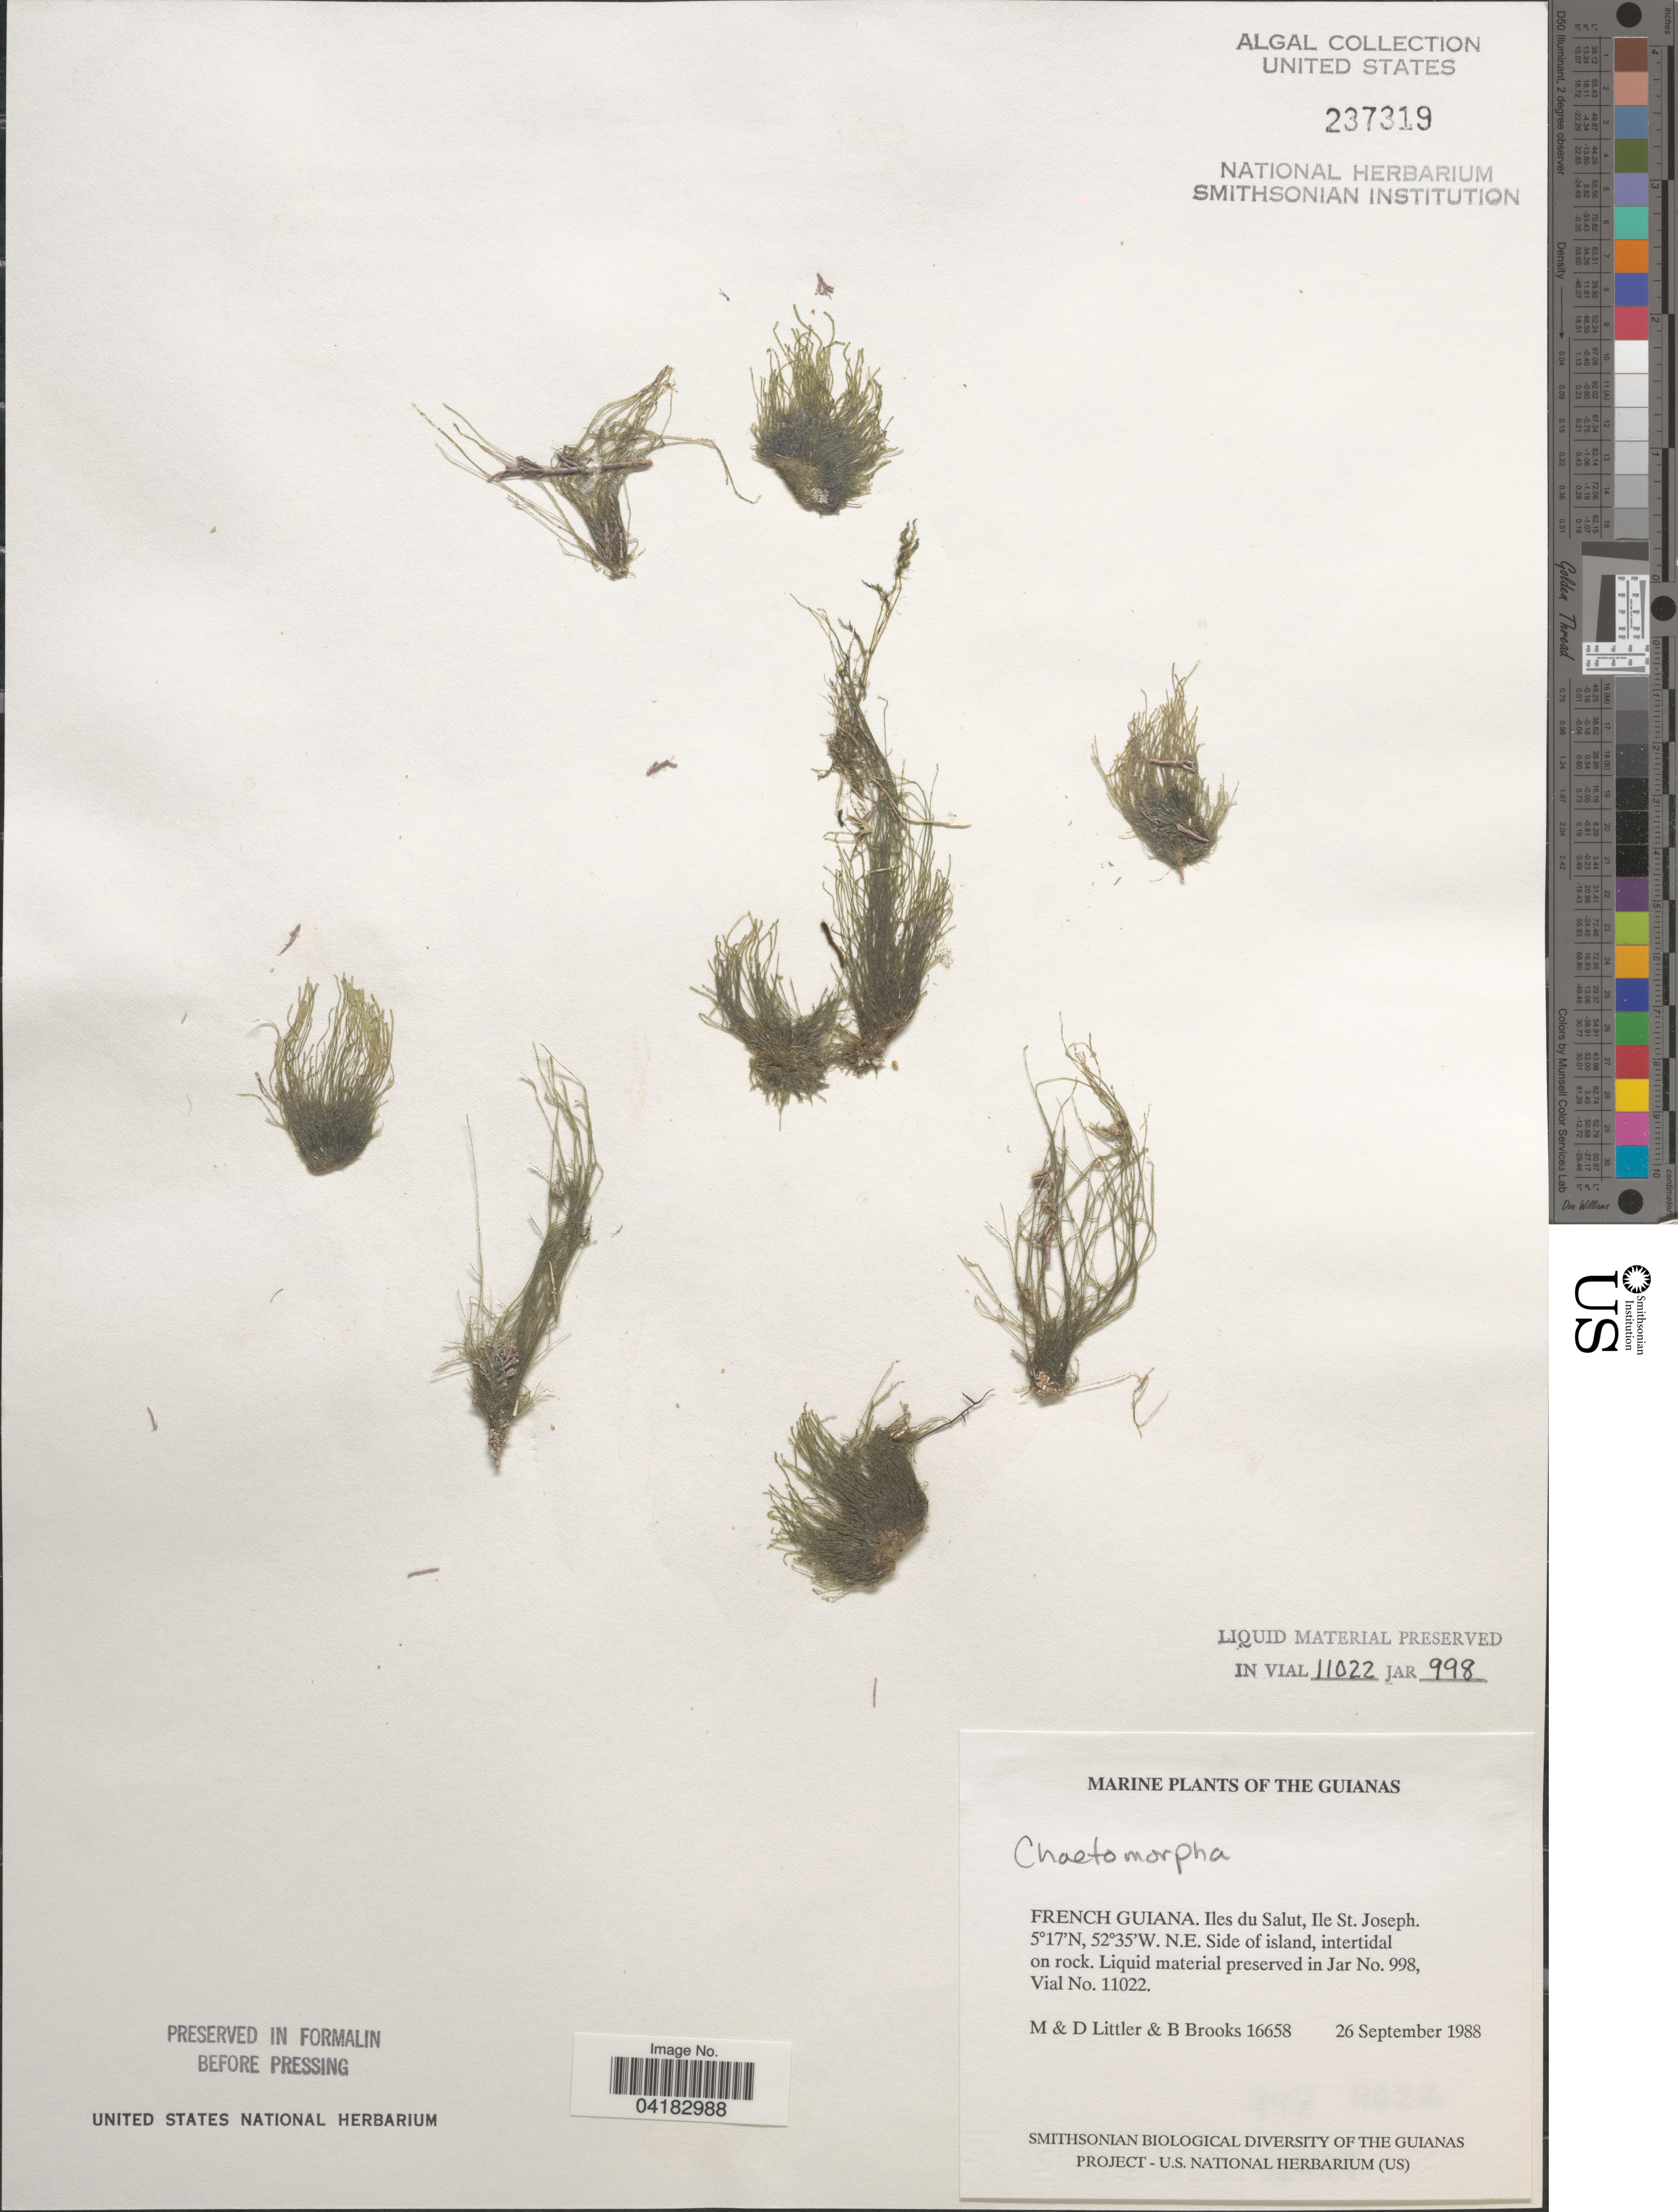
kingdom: Plantae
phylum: Chlorophyta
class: Ulvophyceae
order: Cladophorales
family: Cladophoraceae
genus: Chaetomorpha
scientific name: Chaetomorpha sp.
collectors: M. Littler, D. S. Littler & B. Brooks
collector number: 16658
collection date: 1988-09-26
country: French Guiana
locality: The Guianas. Iles du Salut, Ile St. Joseph. Side of island, intertidal on rock.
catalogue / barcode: US 237319